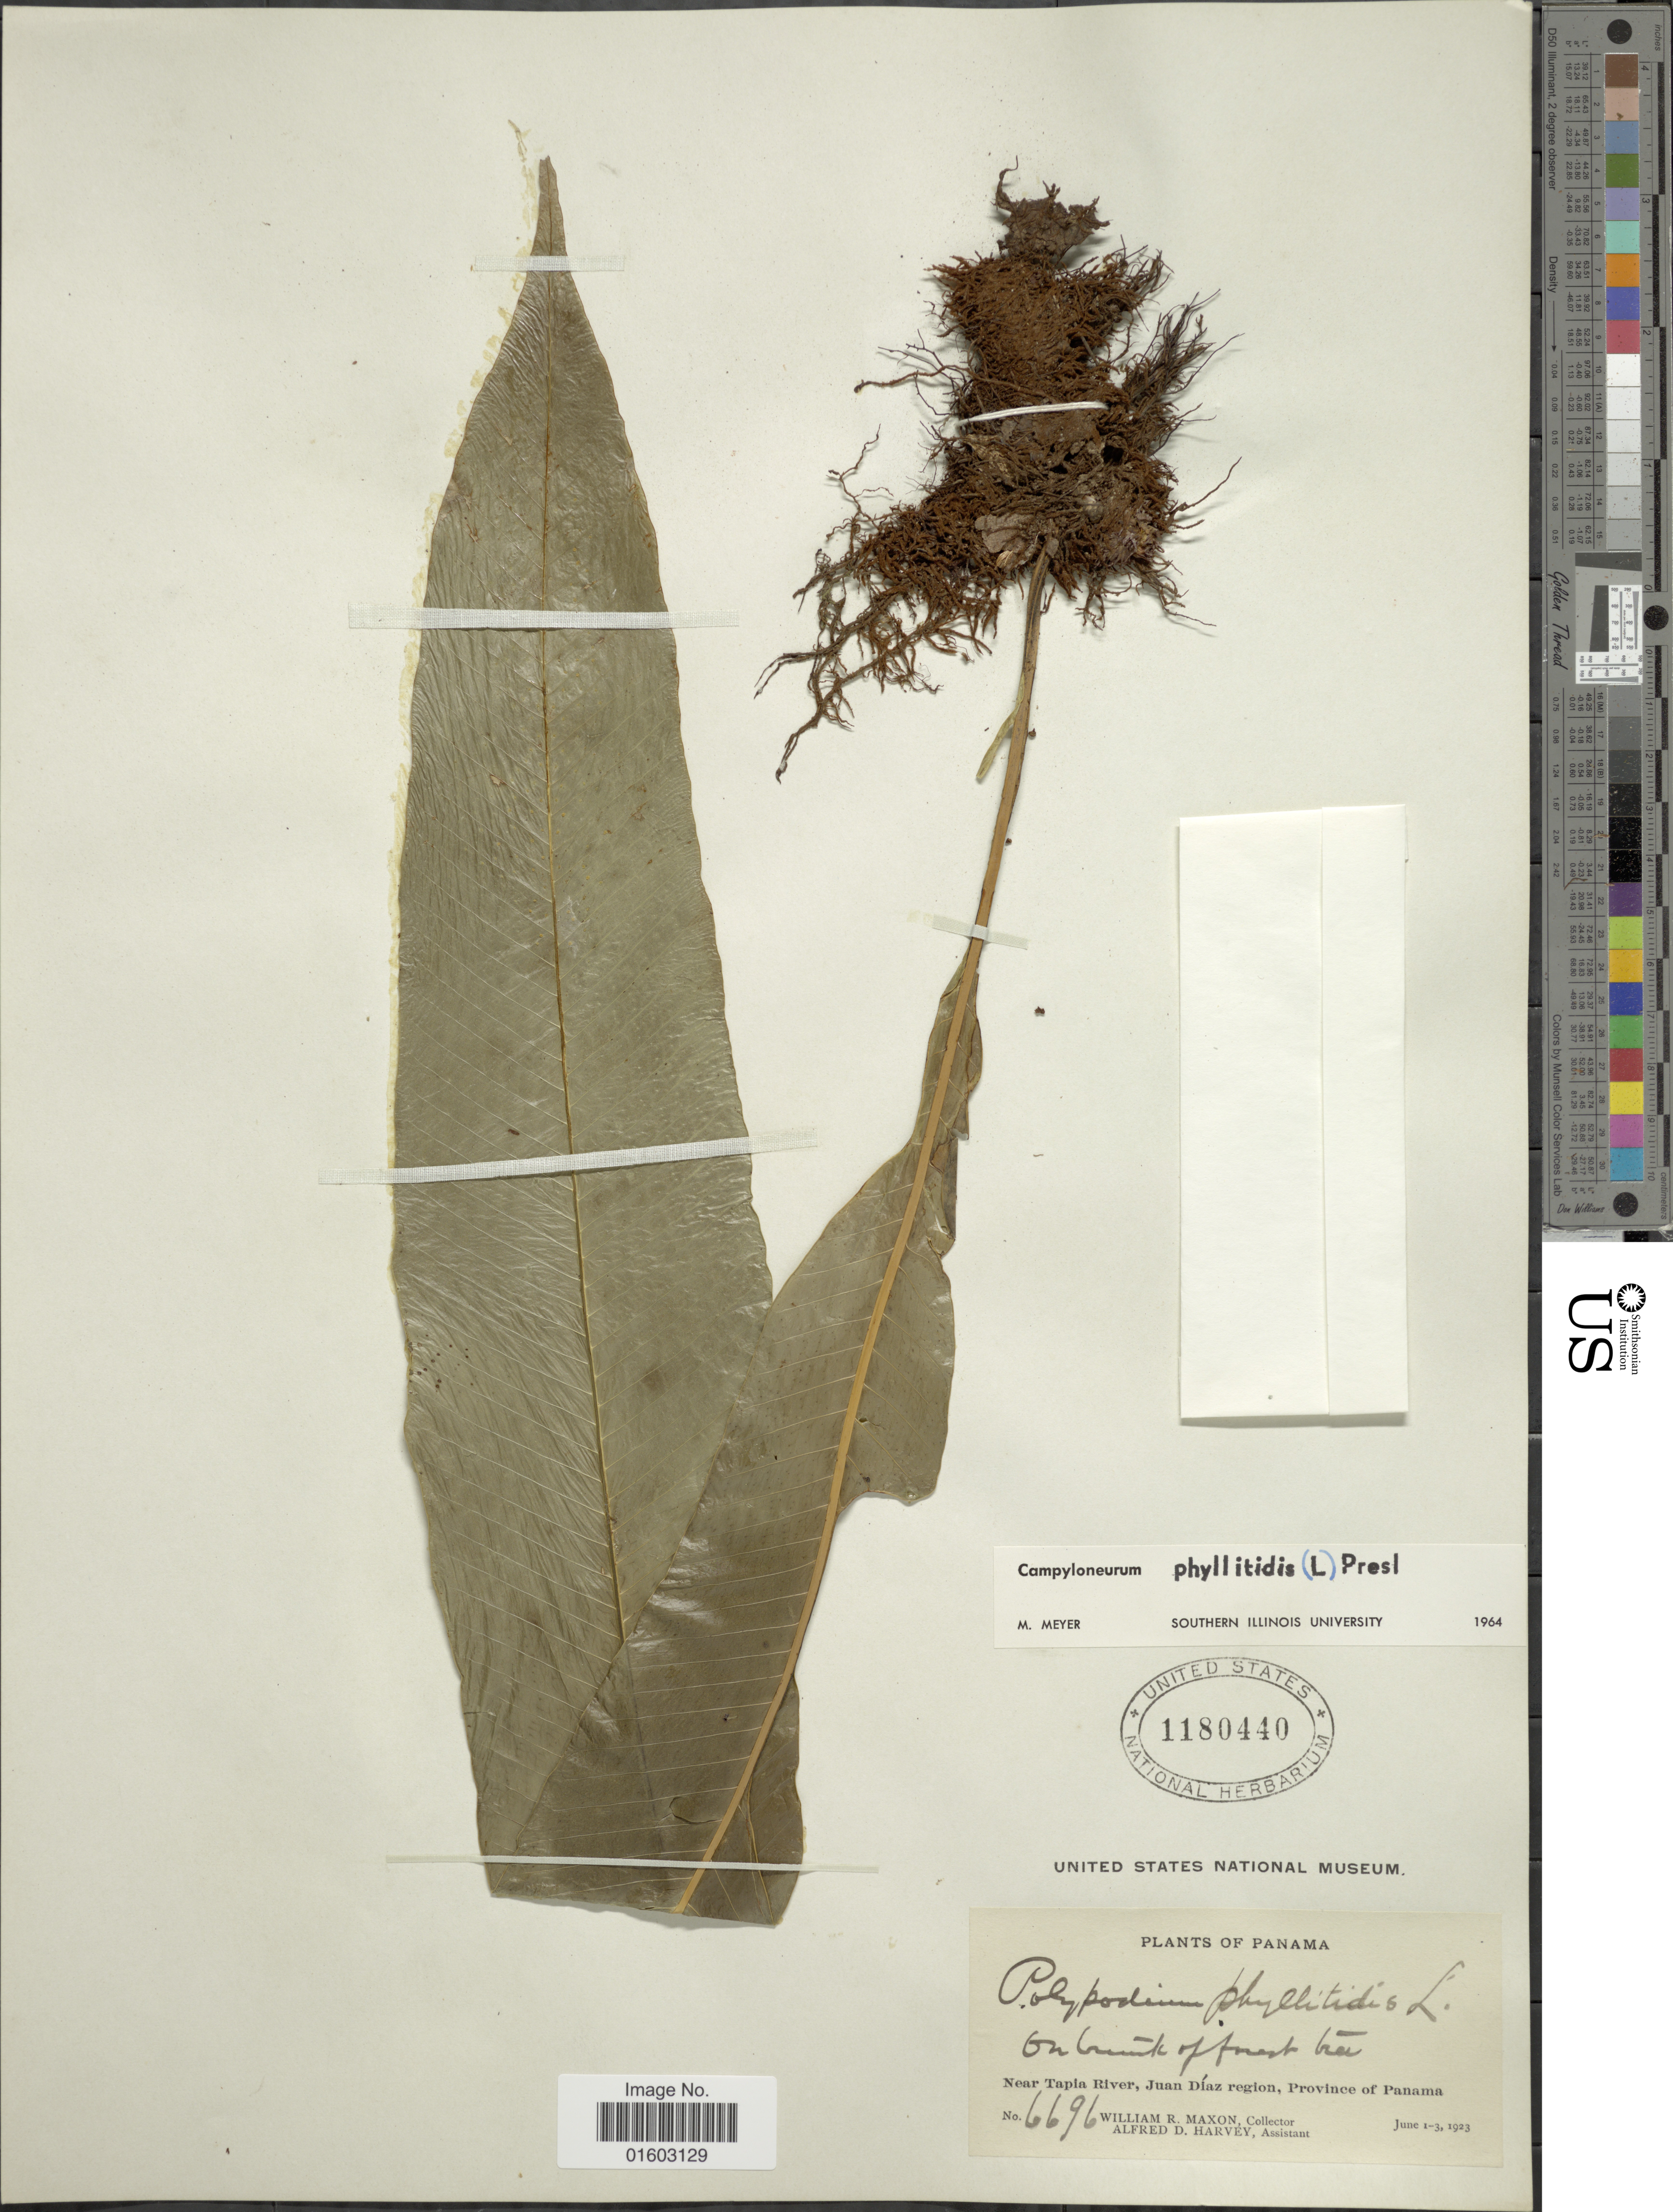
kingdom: Plantae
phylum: Tracheophyta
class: Polypodiopsida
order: Polypodiales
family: Polypodiaceae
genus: Campyloneurum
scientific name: Campyloneurum phyllitidis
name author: (L.) C. Presl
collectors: W. R. Maxon & A. D. Harvey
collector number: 6696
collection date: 1923-06-01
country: Panama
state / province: Panamá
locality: Near Tapia River, Juan Diaz region, Province of Panama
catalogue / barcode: US 1180440